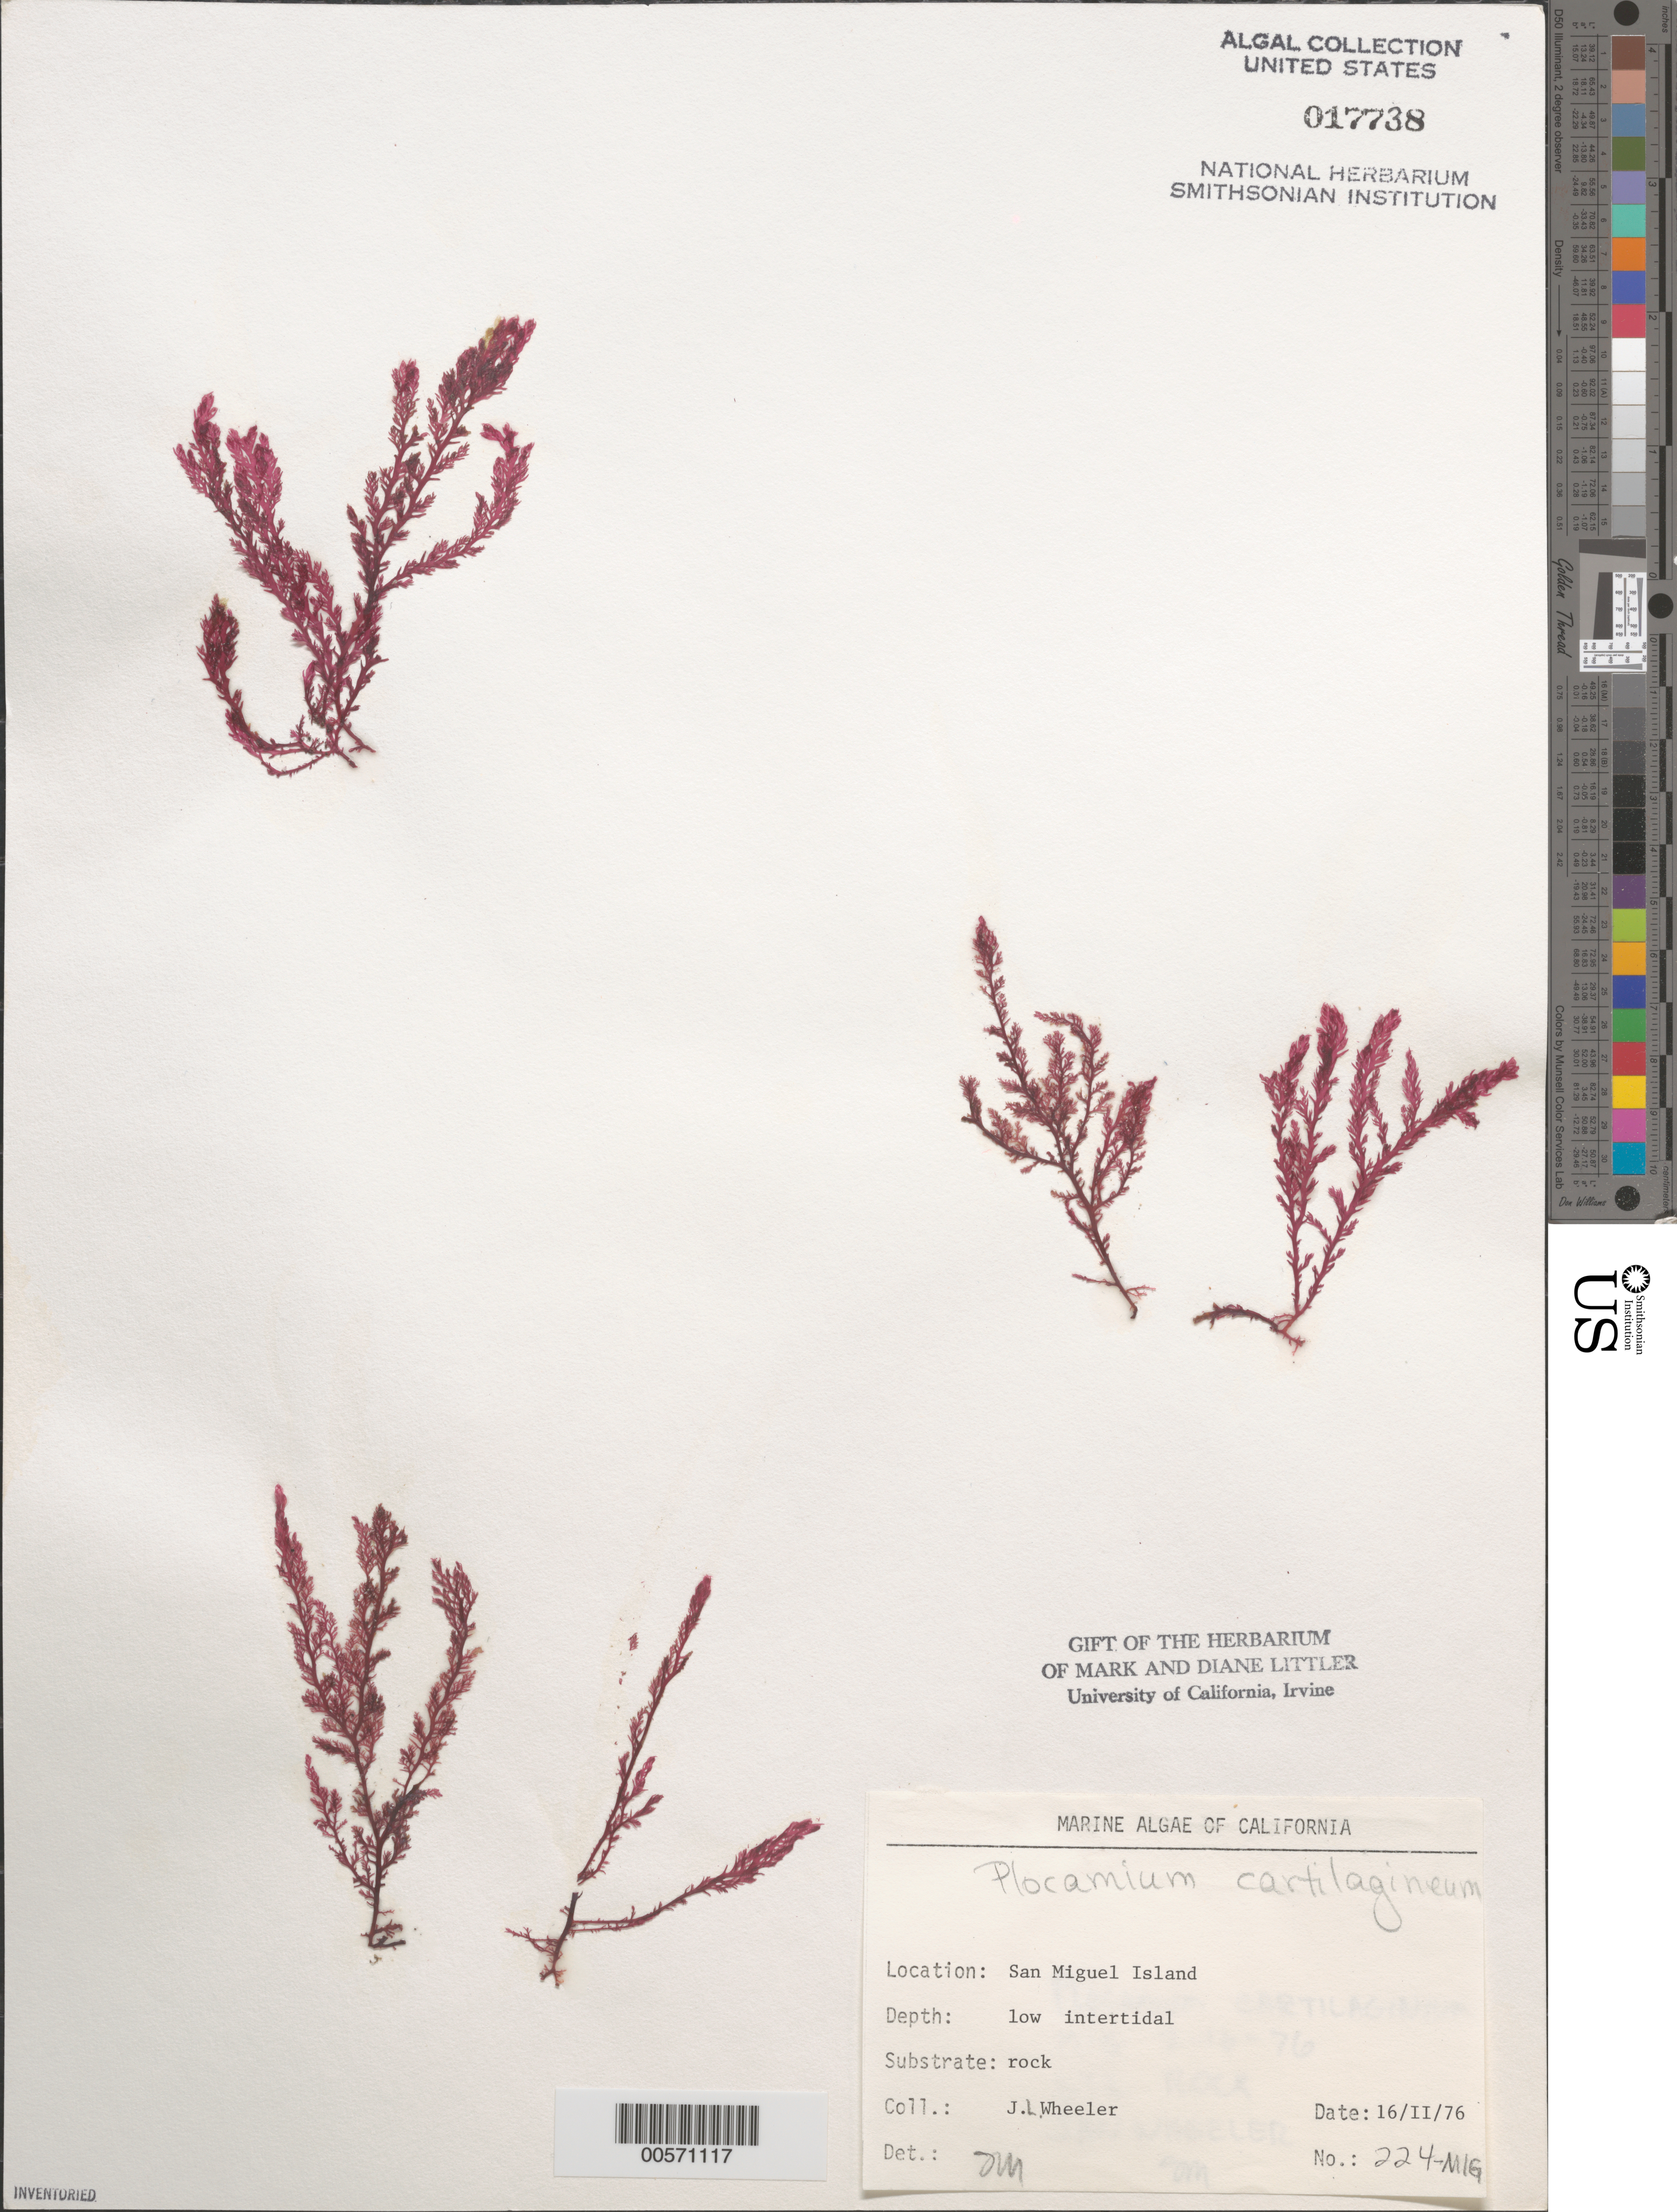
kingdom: Plantae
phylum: Rhodophyta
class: Florideophyceae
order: Plocamiales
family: Plocamiaceae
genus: Plocamium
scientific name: Plocamium cartilagineum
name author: (L.) P.S. Dixon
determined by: Murray, S. N.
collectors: J. L. Wheeler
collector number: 224-mig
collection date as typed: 16 Feb 1976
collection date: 1976-02-16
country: United States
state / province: California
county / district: Santa Barbara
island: San Miguel Island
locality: Cuyler Harbor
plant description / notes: BLM-SOCALBIGHT Rocky Intertidal Survey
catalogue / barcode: US 17738